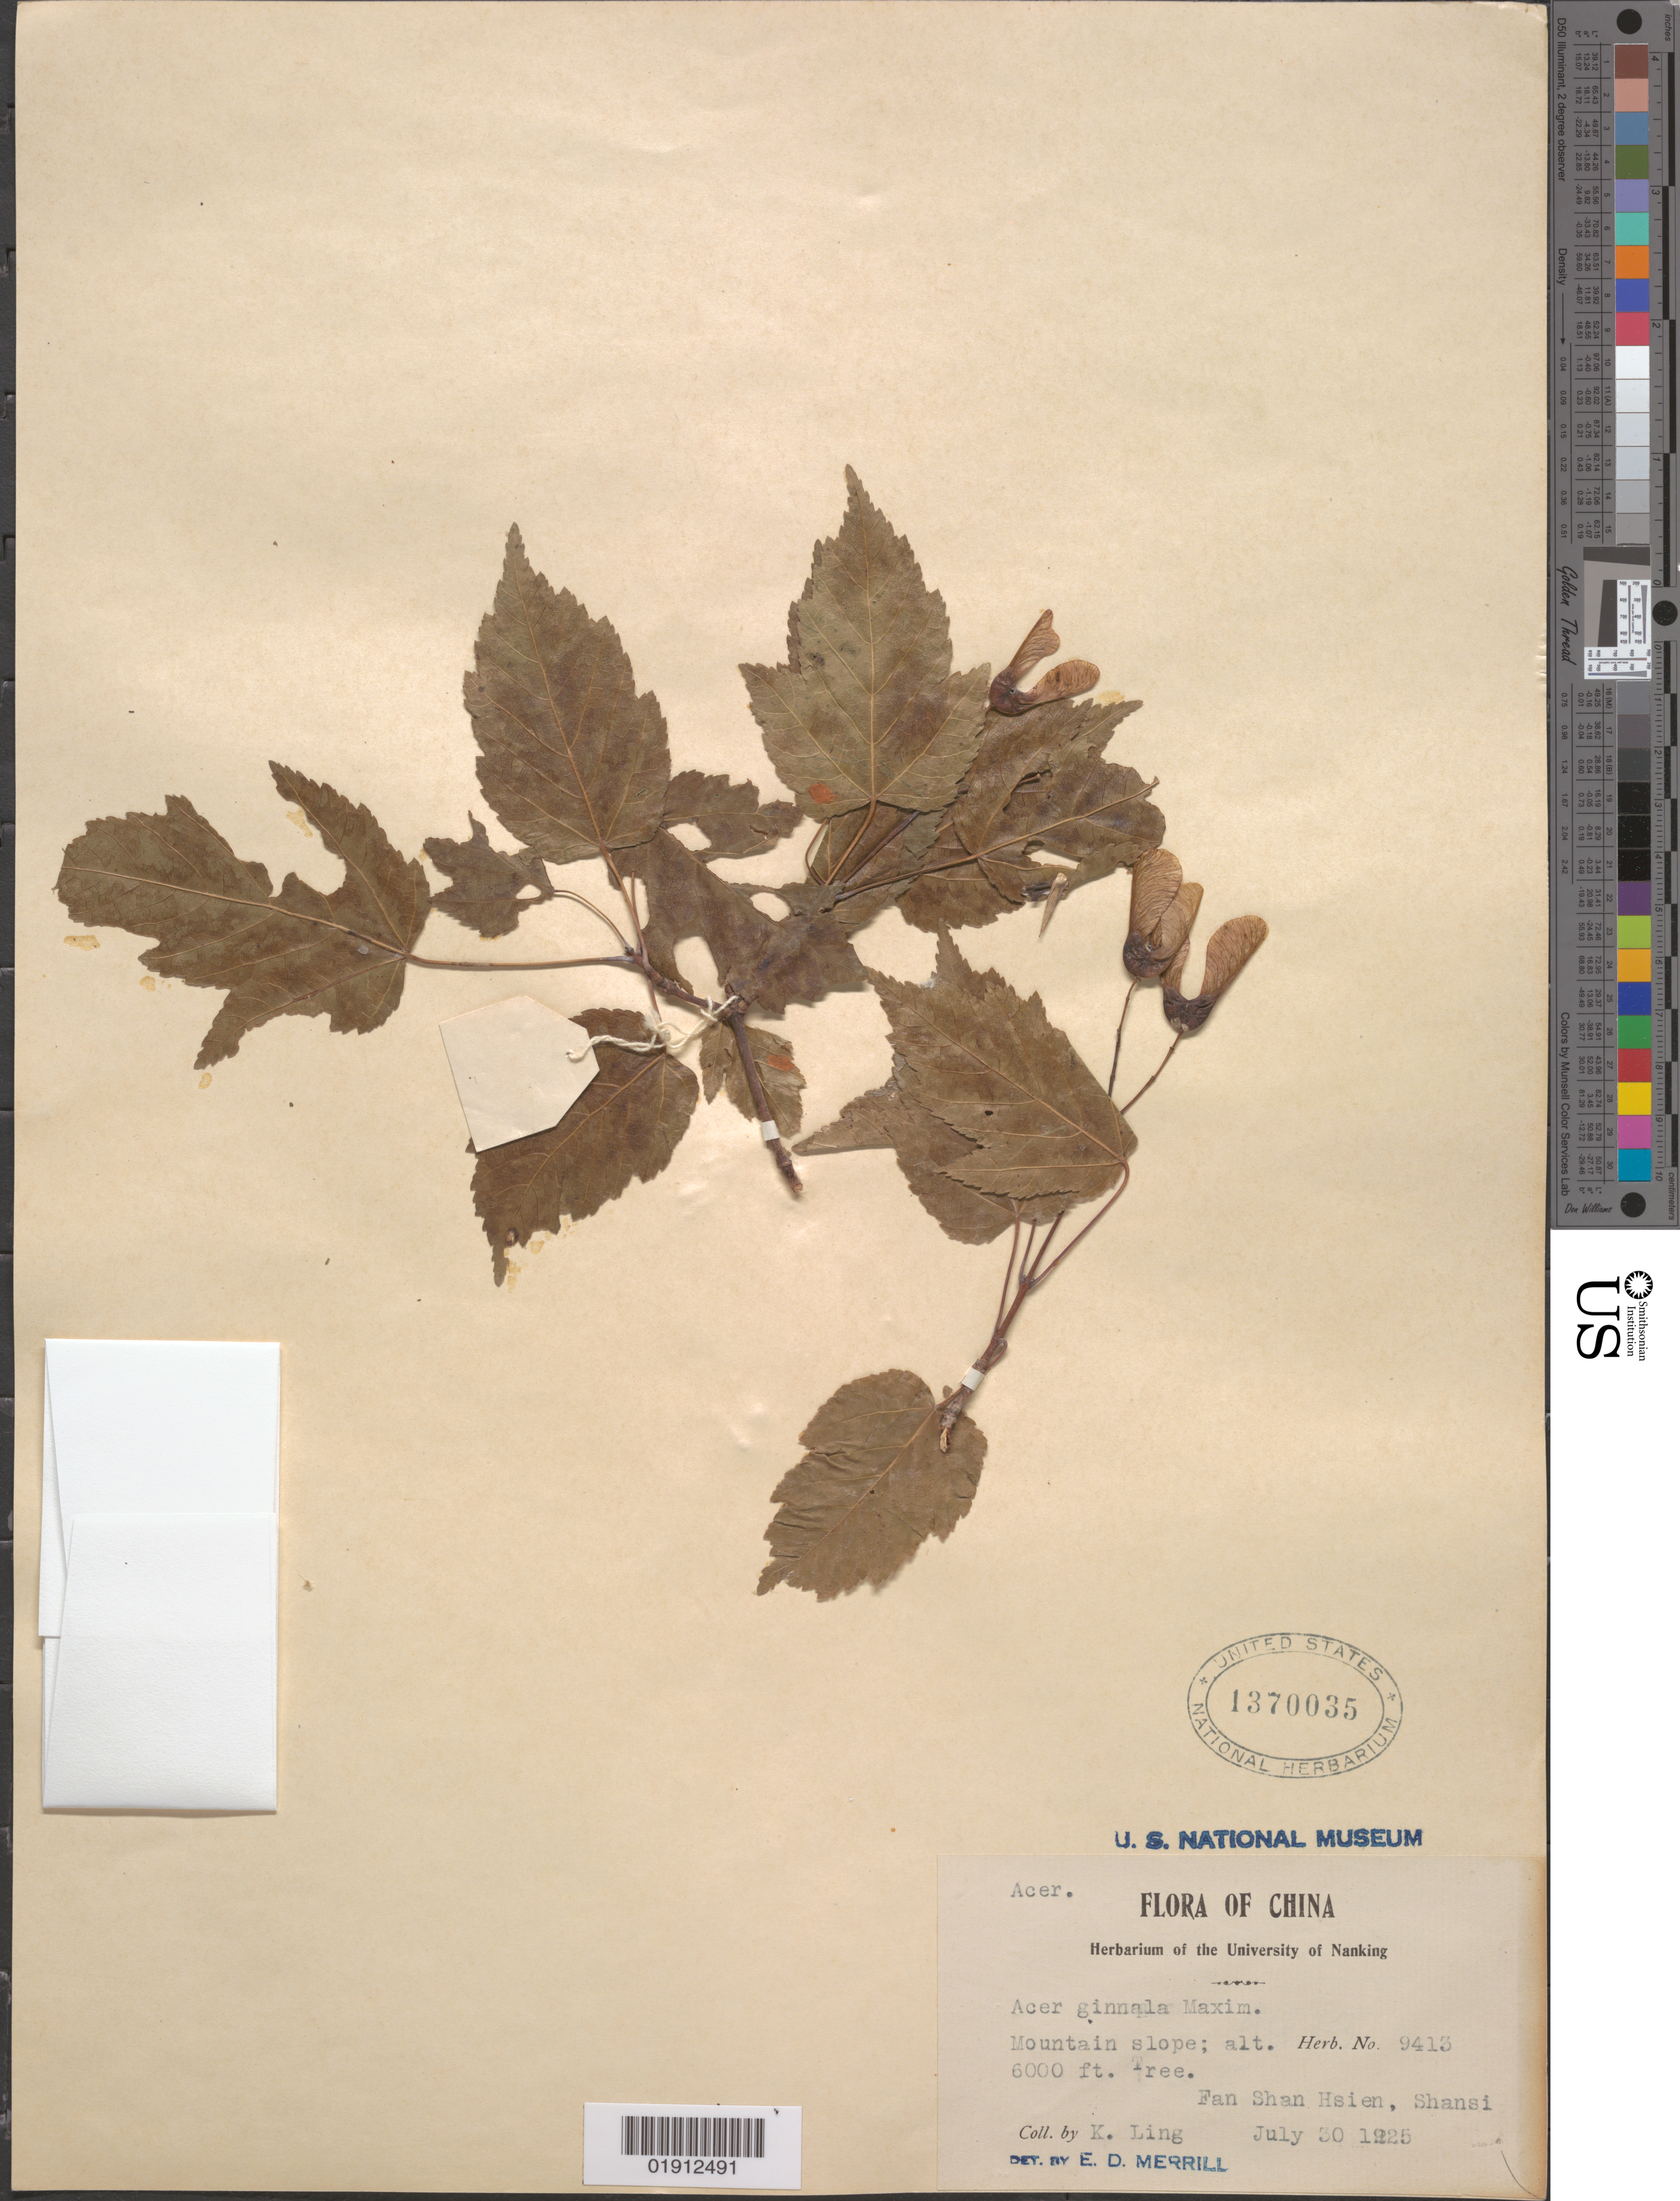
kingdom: Plantae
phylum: Tracheophyta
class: Magnoliopsida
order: Sapindales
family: Sapindaceae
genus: Acer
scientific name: Acer ginnala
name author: Maxim.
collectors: K. Ling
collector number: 9413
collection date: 1925-07-30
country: China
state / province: Shanxi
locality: Shansi [Shanxi], Fan Shan Hsien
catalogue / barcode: US 1370035